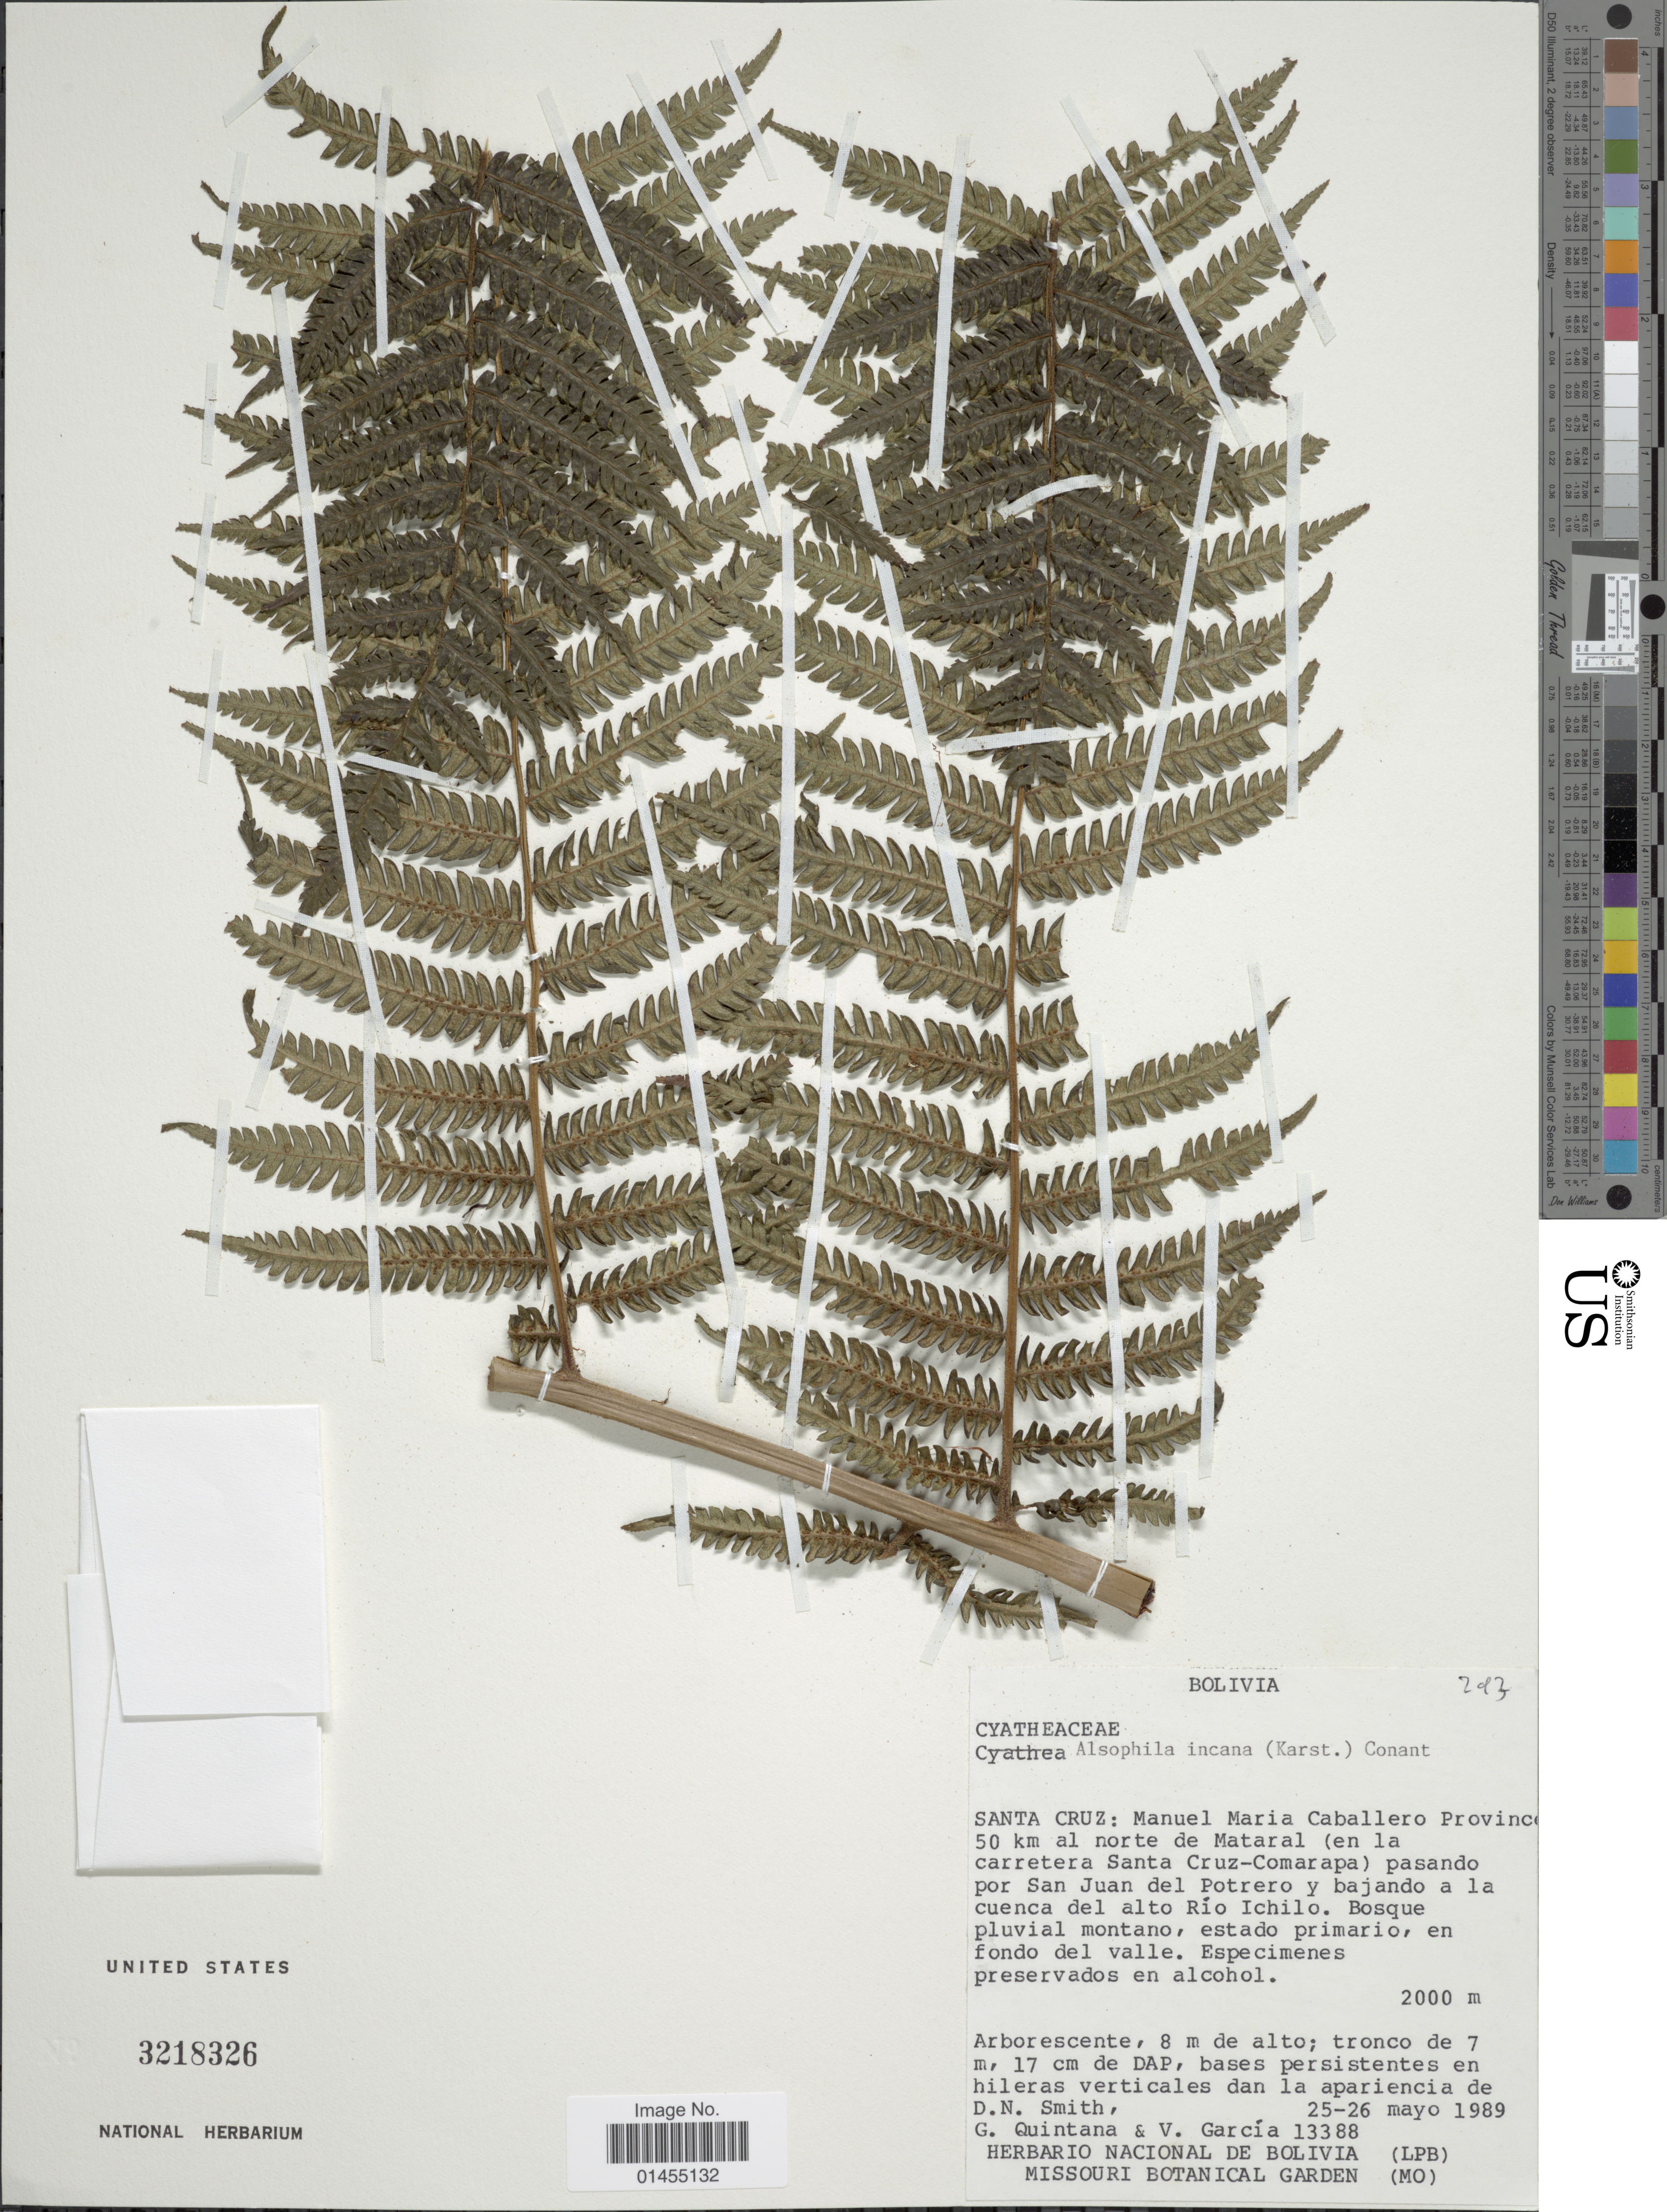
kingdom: Plantae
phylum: Tracheophyta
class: Polypodiopsida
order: Cyatheales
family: Cyatheaceae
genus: Alsophila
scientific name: Alsophila incana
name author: (H. Karst.) D.S. Conant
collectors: D. Smith, G. Quintana & V. Garcia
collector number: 13388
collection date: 1989-05-25/1989-05-26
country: Bolivia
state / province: Santa Cruz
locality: Manuel Maria Cabellero Province 50 km al norte de Mataral (en la carretera Santa Cruz-Comarapa) pasando por San Juan del Potrero y bajando a la cuenca del alto Rio Ichilo. Bosque pluvial montano, estado primario, en fondo del valle.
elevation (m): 2000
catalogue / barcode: US 3218326